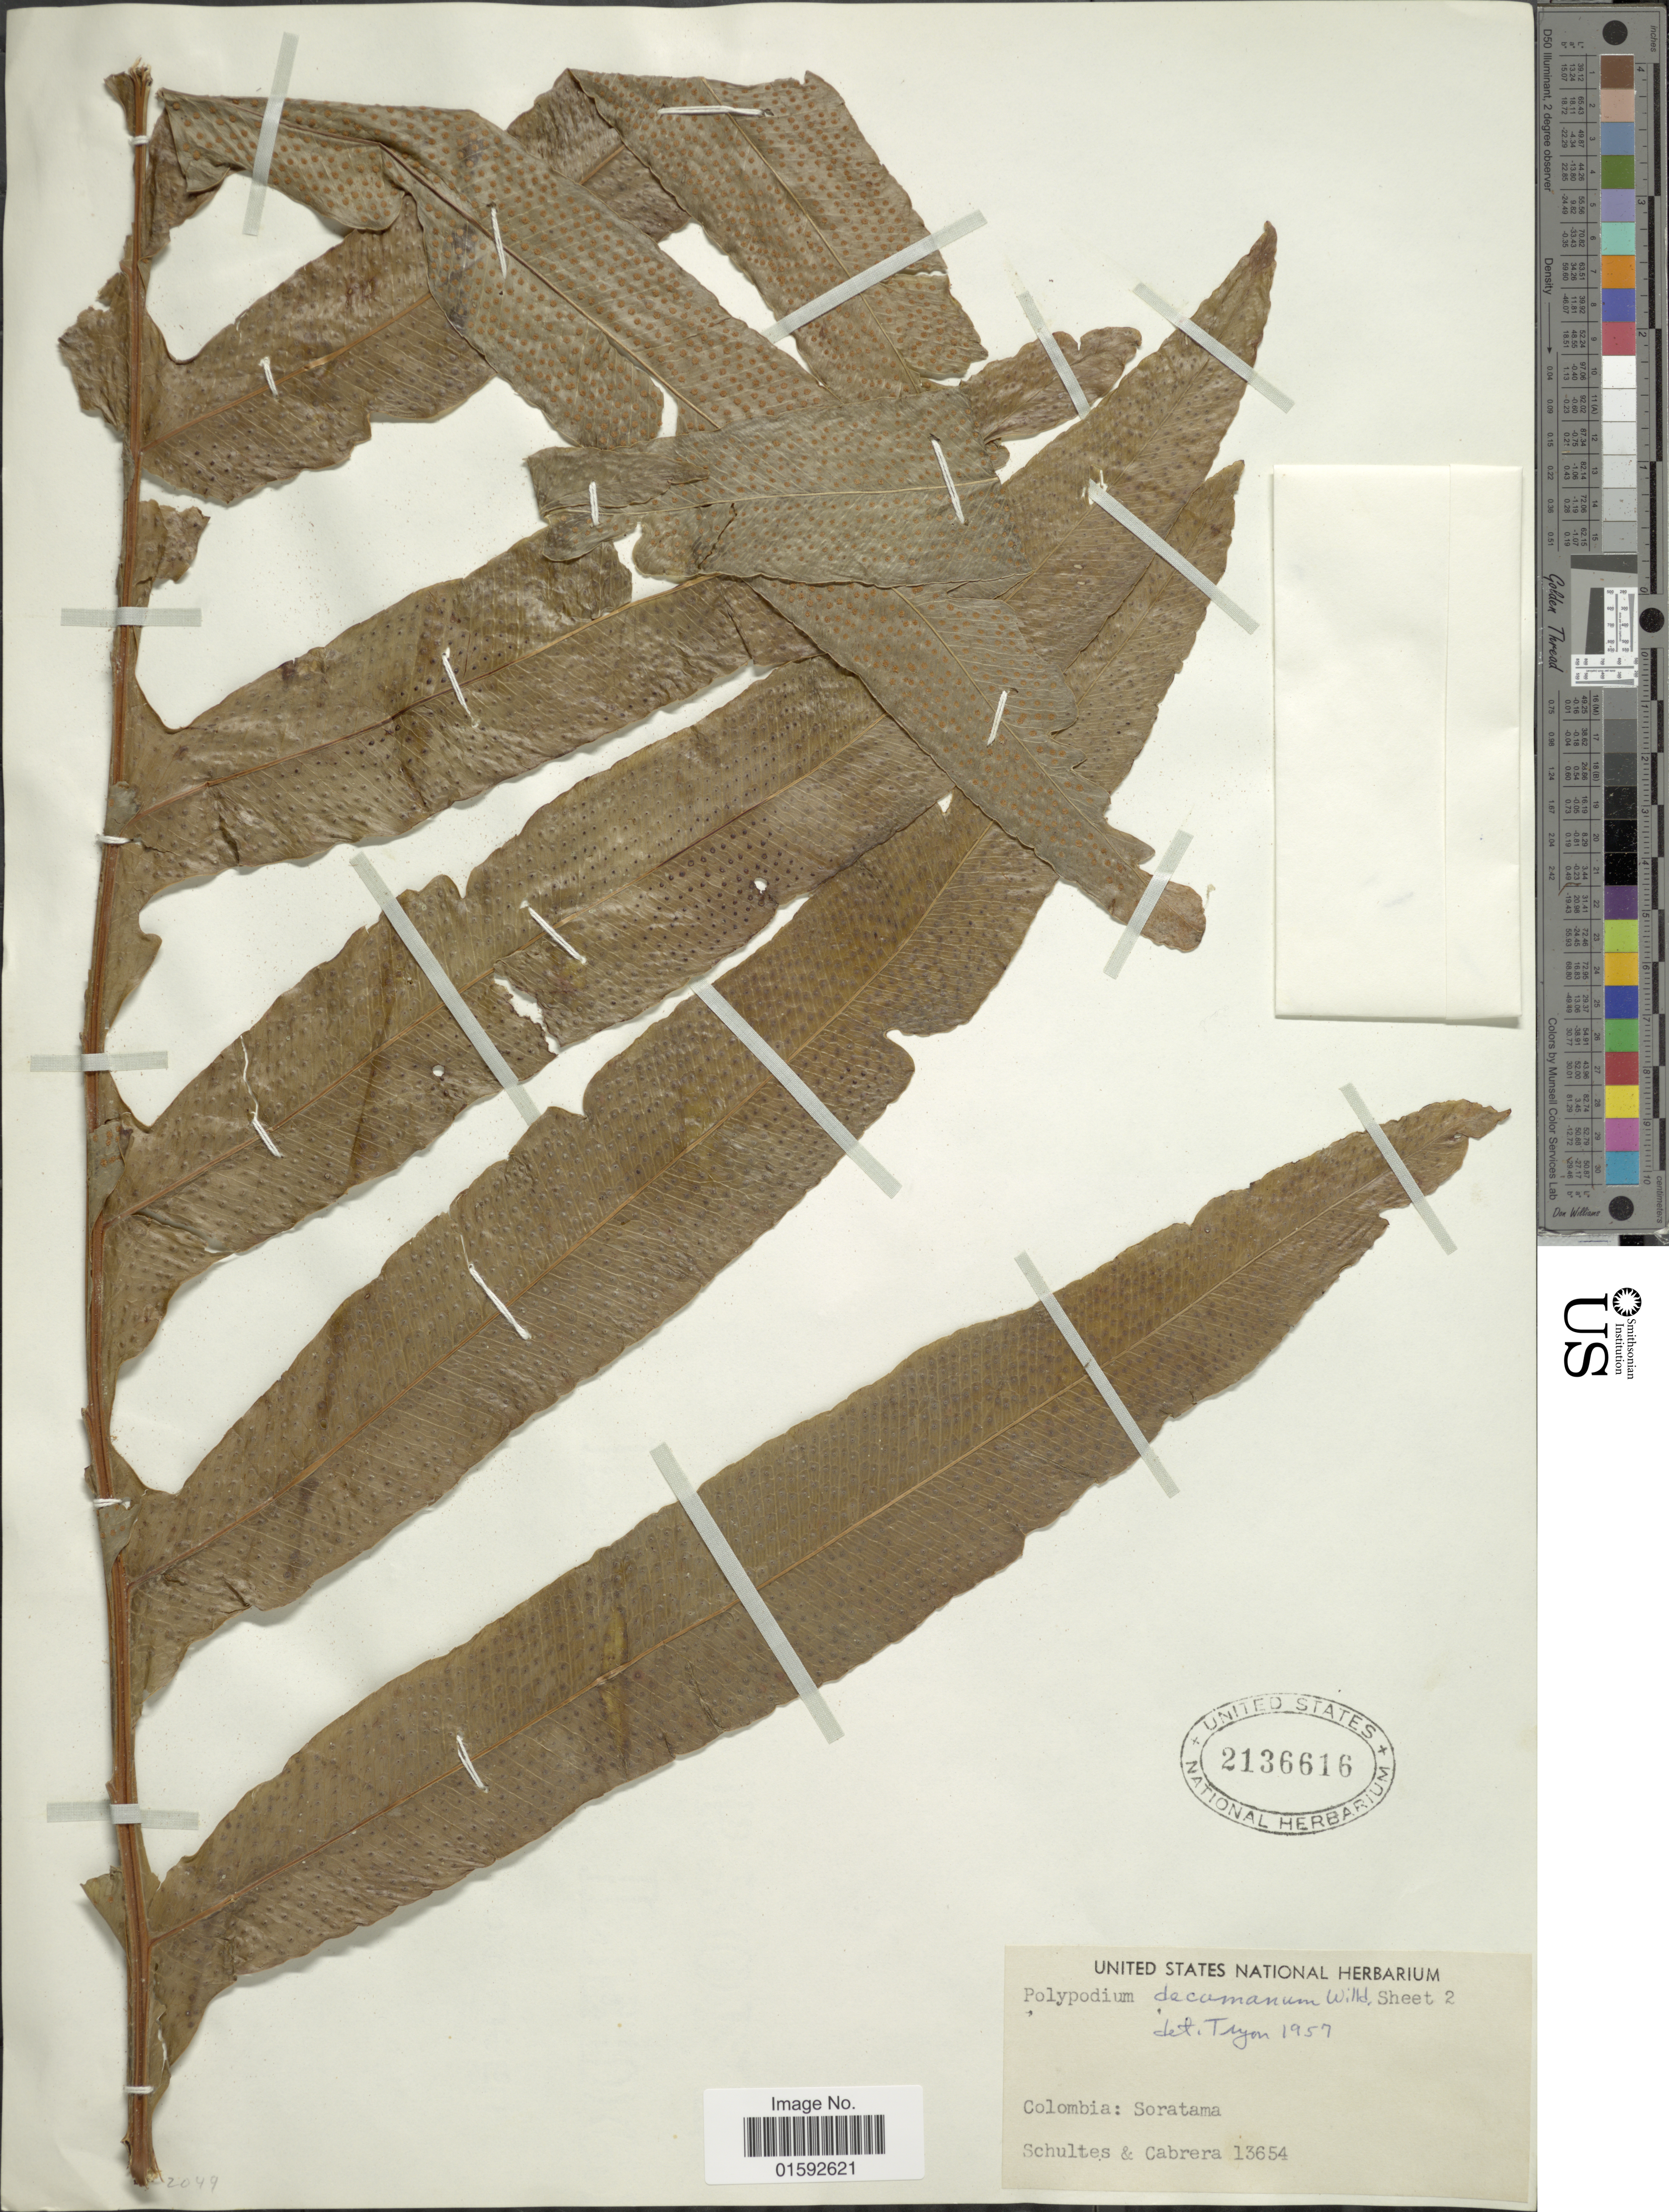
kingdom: Plantae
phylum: Tracheophyta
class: Polypodiopsida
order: Polypodiales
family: Polypodiaceae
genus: Phlebodium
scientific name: Phlebodium decumanum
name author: (Willd.) J. Sm.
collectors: -- Schultes & Cabrera, --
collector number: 13654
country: Colombia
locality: Colombia: Soratama.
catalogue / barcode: US 2136616